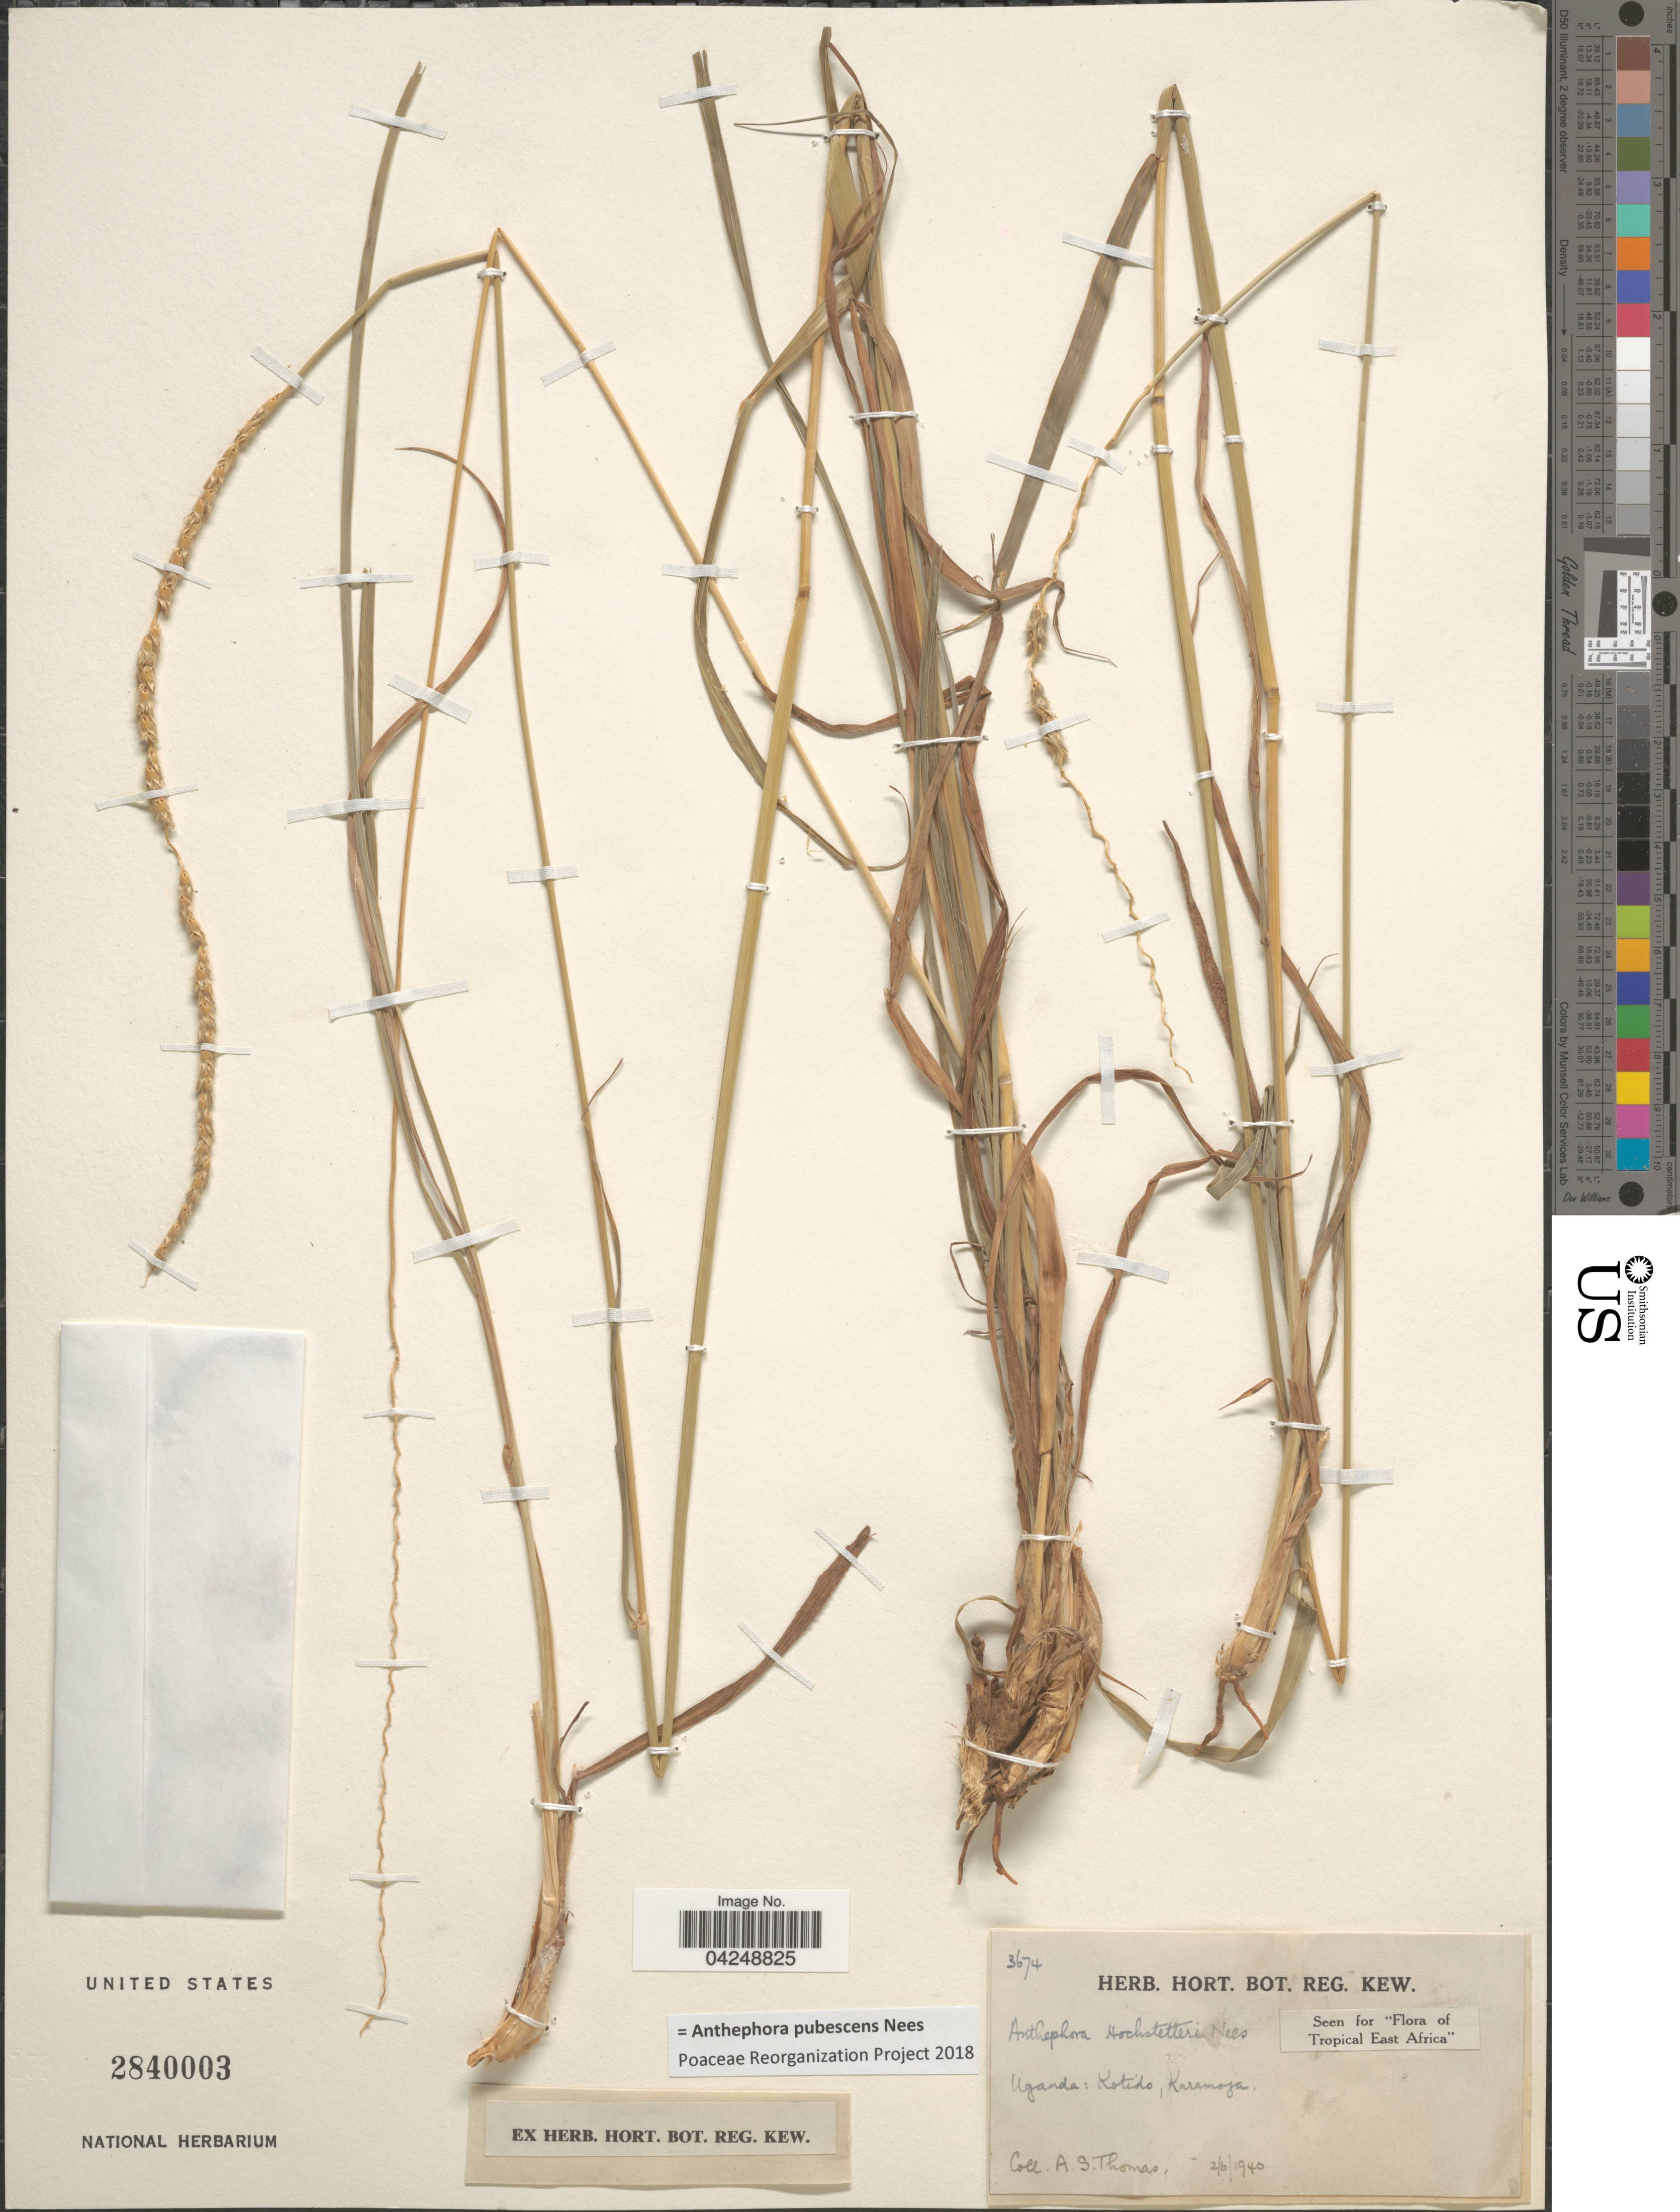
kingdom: Plantae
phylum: Tracheophyta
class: Liliopsida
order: Poales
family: Poaceae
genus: Anthephora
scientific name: Anthephora pubescens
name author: Nees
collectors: A. Thomas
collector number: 3674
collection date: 1940-06-02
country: Uganda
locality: Kotido, Karamoza.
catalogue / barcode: US 2840003